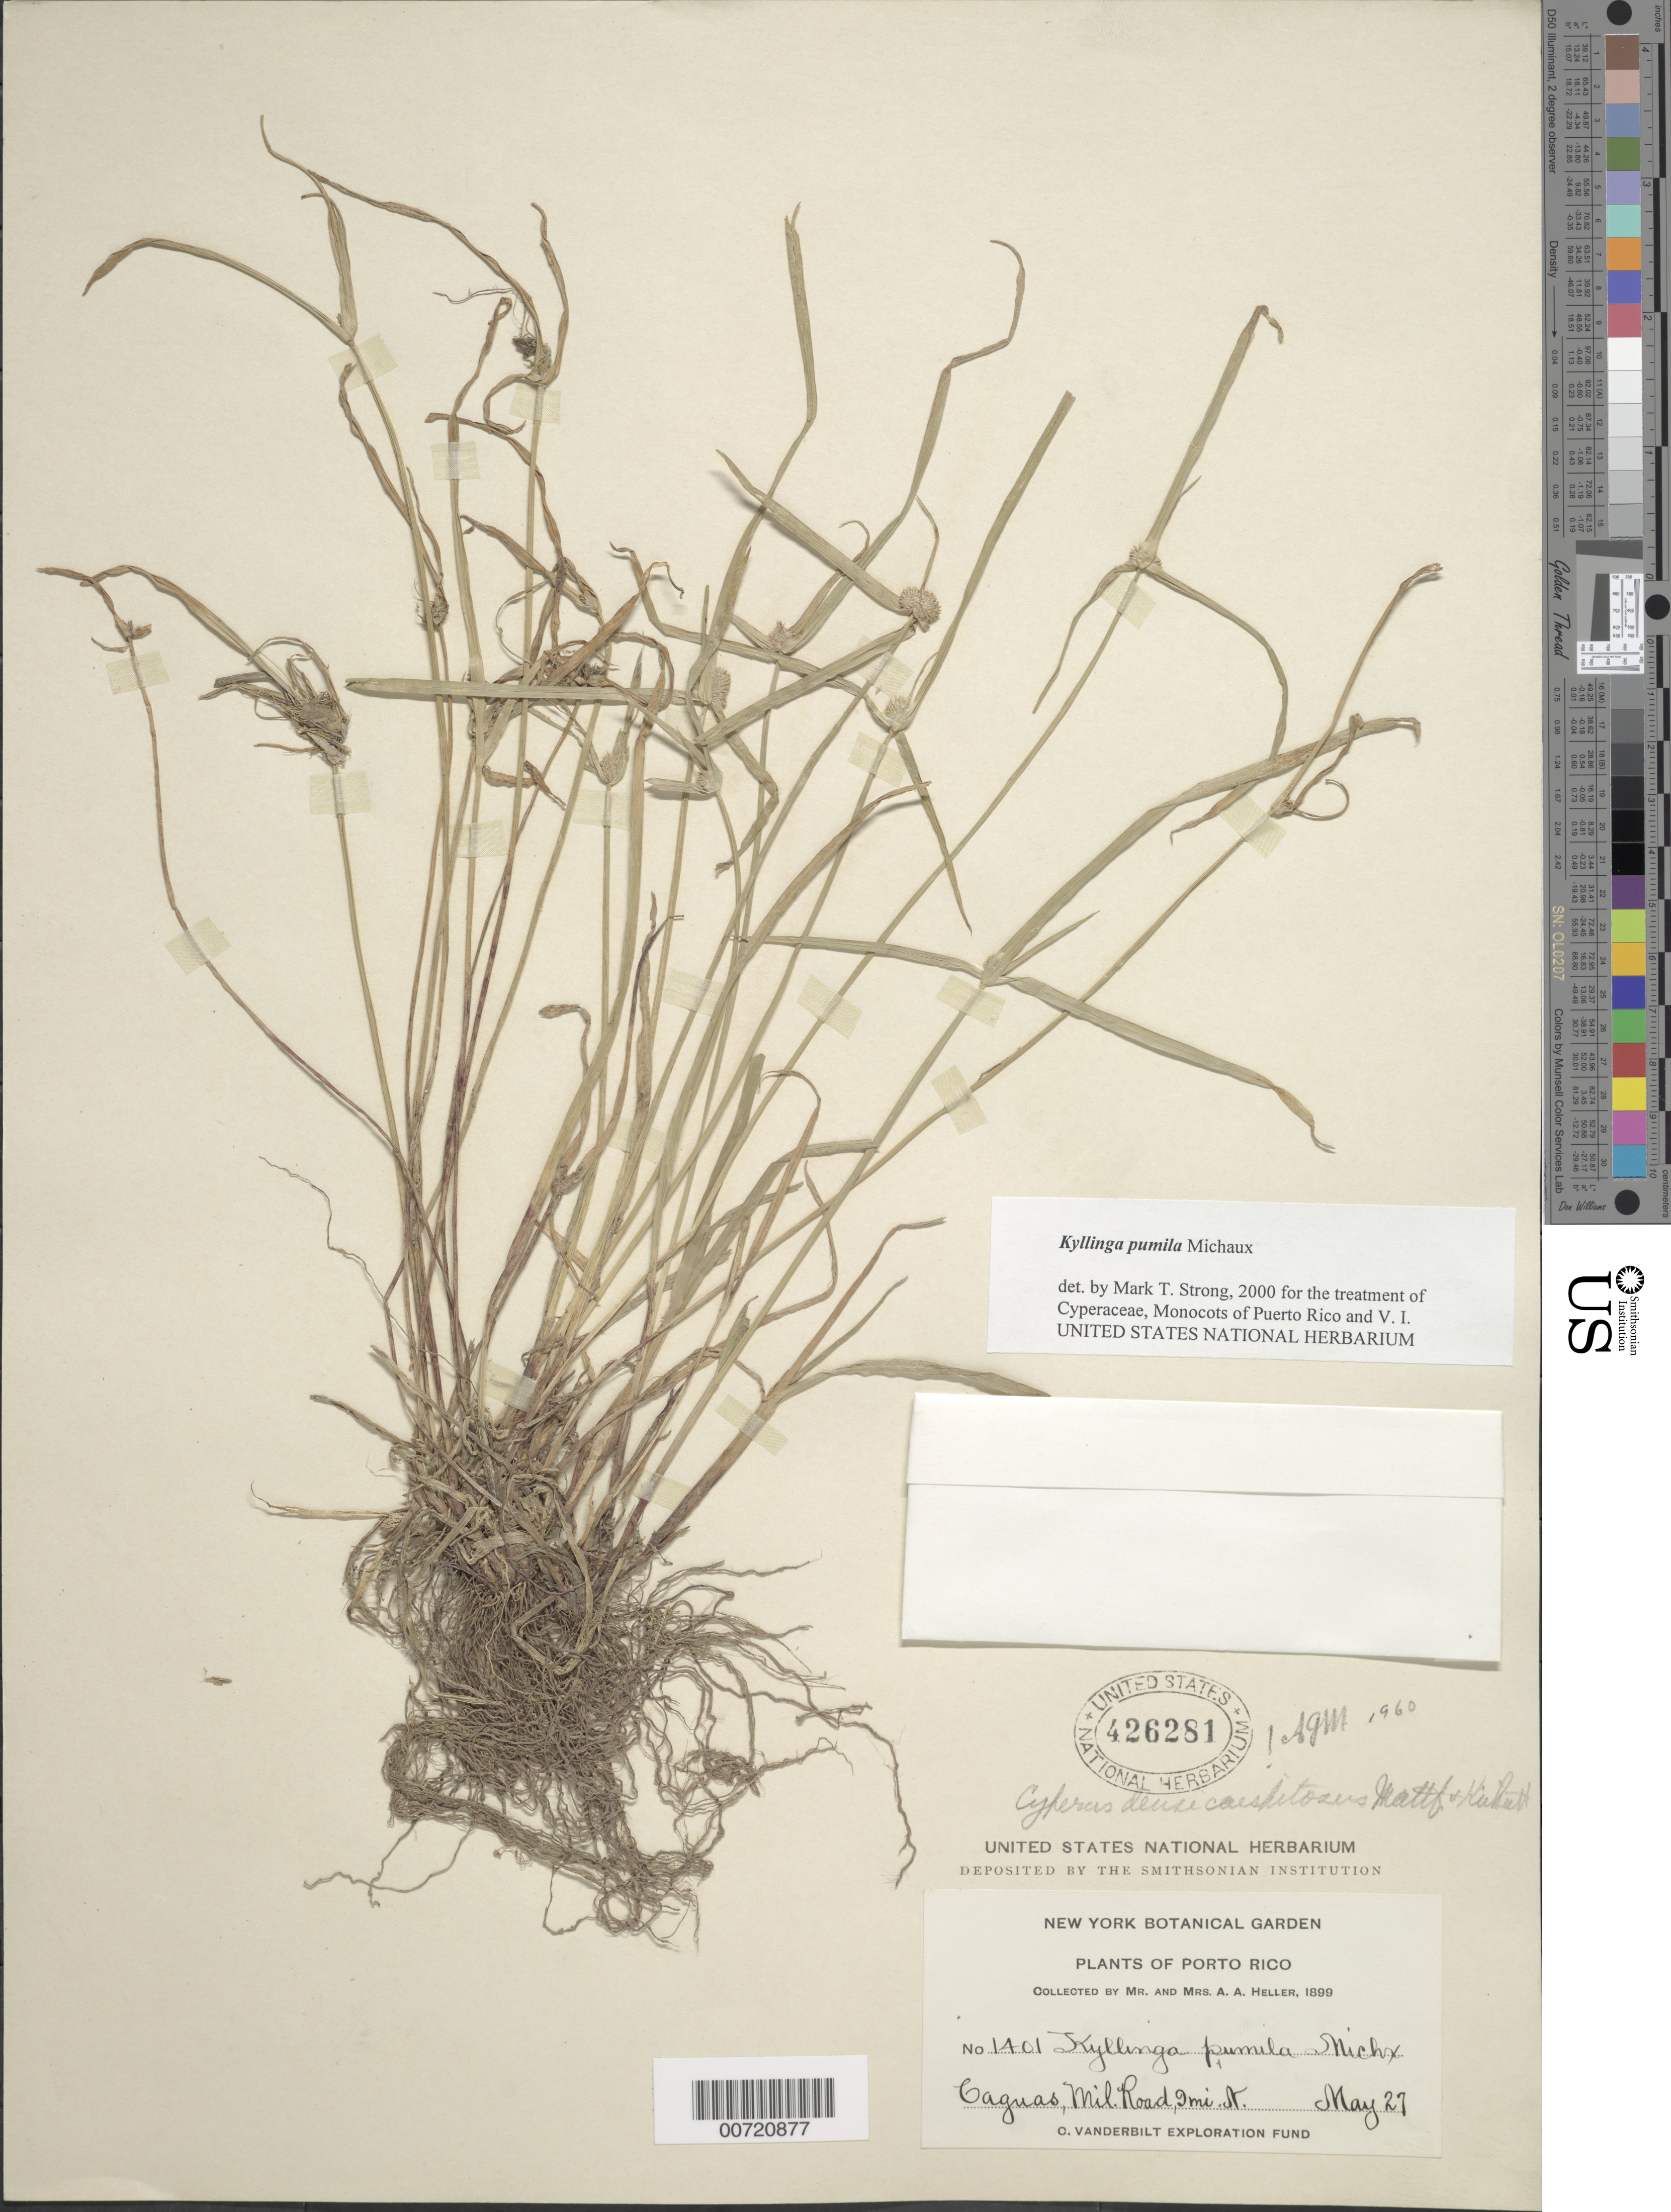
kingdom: Plantae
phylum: Tracheophyta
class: Liliopsida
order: Poales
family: Cyperaceae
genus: Cyperus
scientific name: Cyperus hortensis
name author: (Salzm. ex Steud.) Dorr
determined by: Strong, Mark T., (BOT), Smithsonian Institution - National Museum of Natural History (UNITED STATES)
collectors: A. A. Heller & E. G. Heller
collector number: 1401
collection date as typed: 27 May 1899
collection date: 1899-05-27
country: Puerto Rico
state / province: Caguas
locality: Caguas: Mil. Road, 9 mi. pt.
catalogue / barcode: US 426281